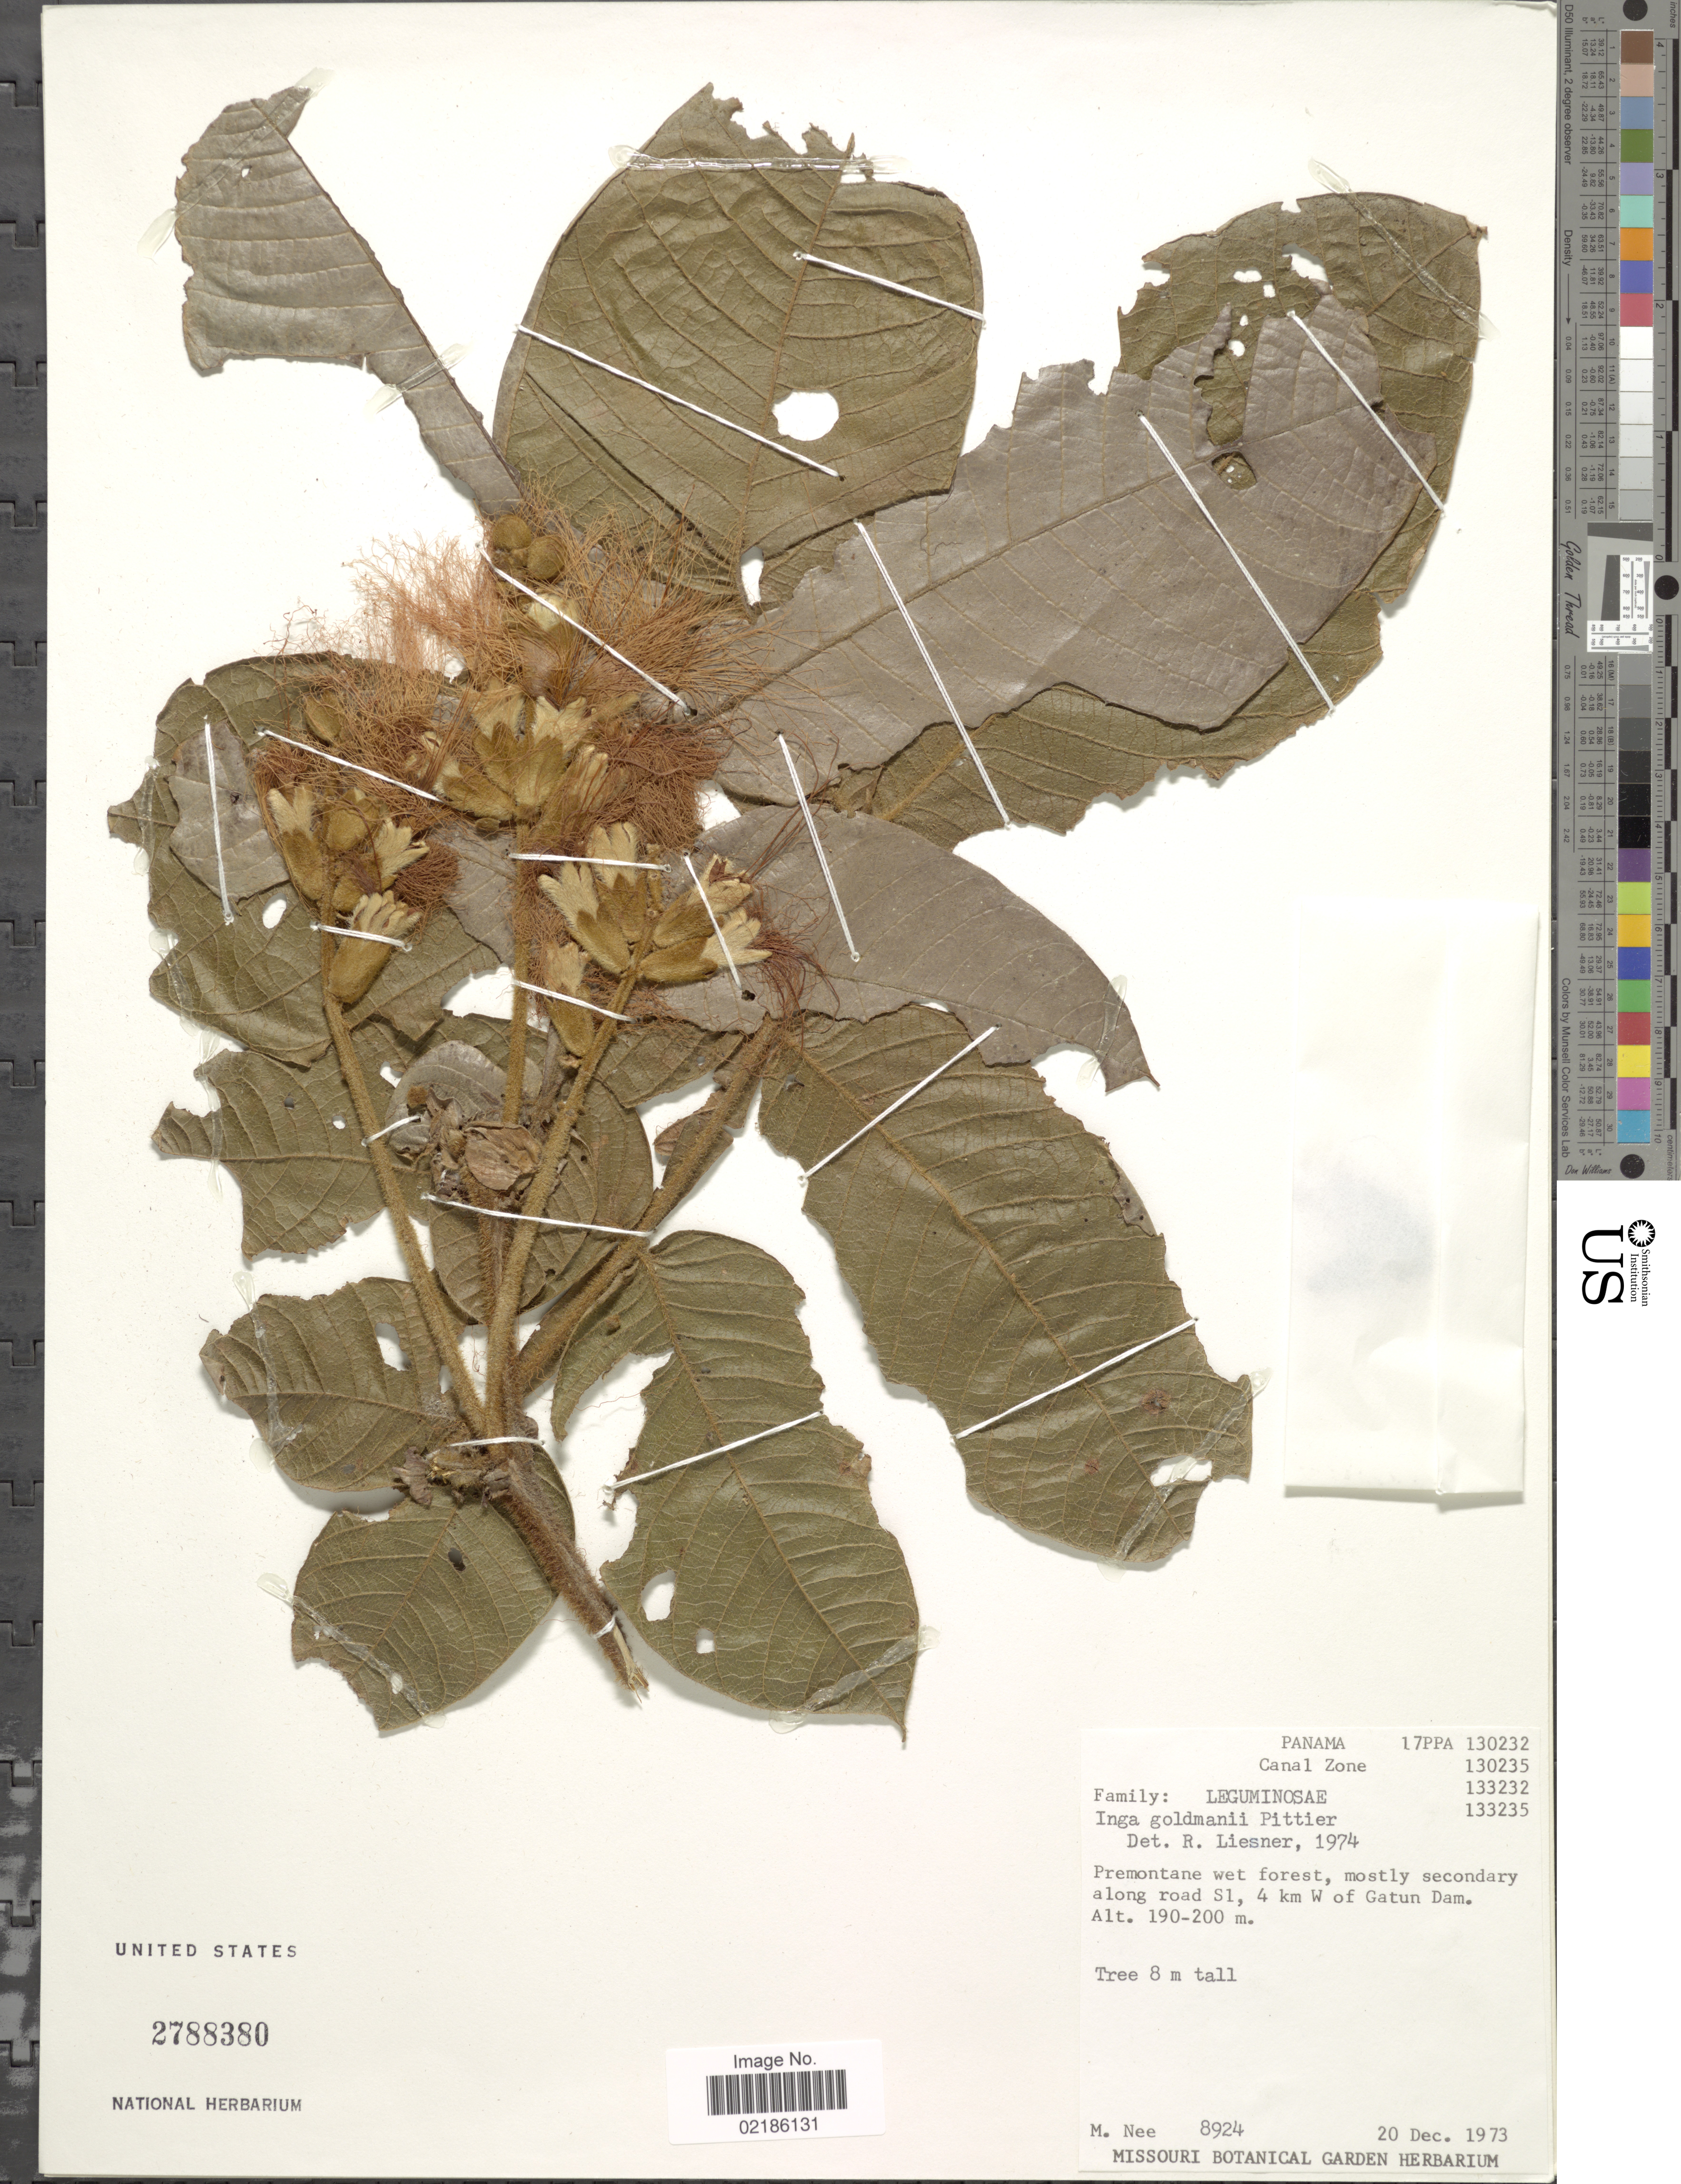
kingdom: Plantae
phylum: Tracheophyta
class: Magnoliopsida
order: Fabales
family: Fabaceae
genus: Inga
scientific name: Inga goldmanii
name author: Pittier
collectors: M. Nee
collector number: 8924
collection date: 1973-12-20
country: Panama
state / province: Colón / Panamá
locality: Canal Zone. along road S1, 4 km W of Gatun Dam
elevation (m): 190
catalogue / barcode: US 2788380